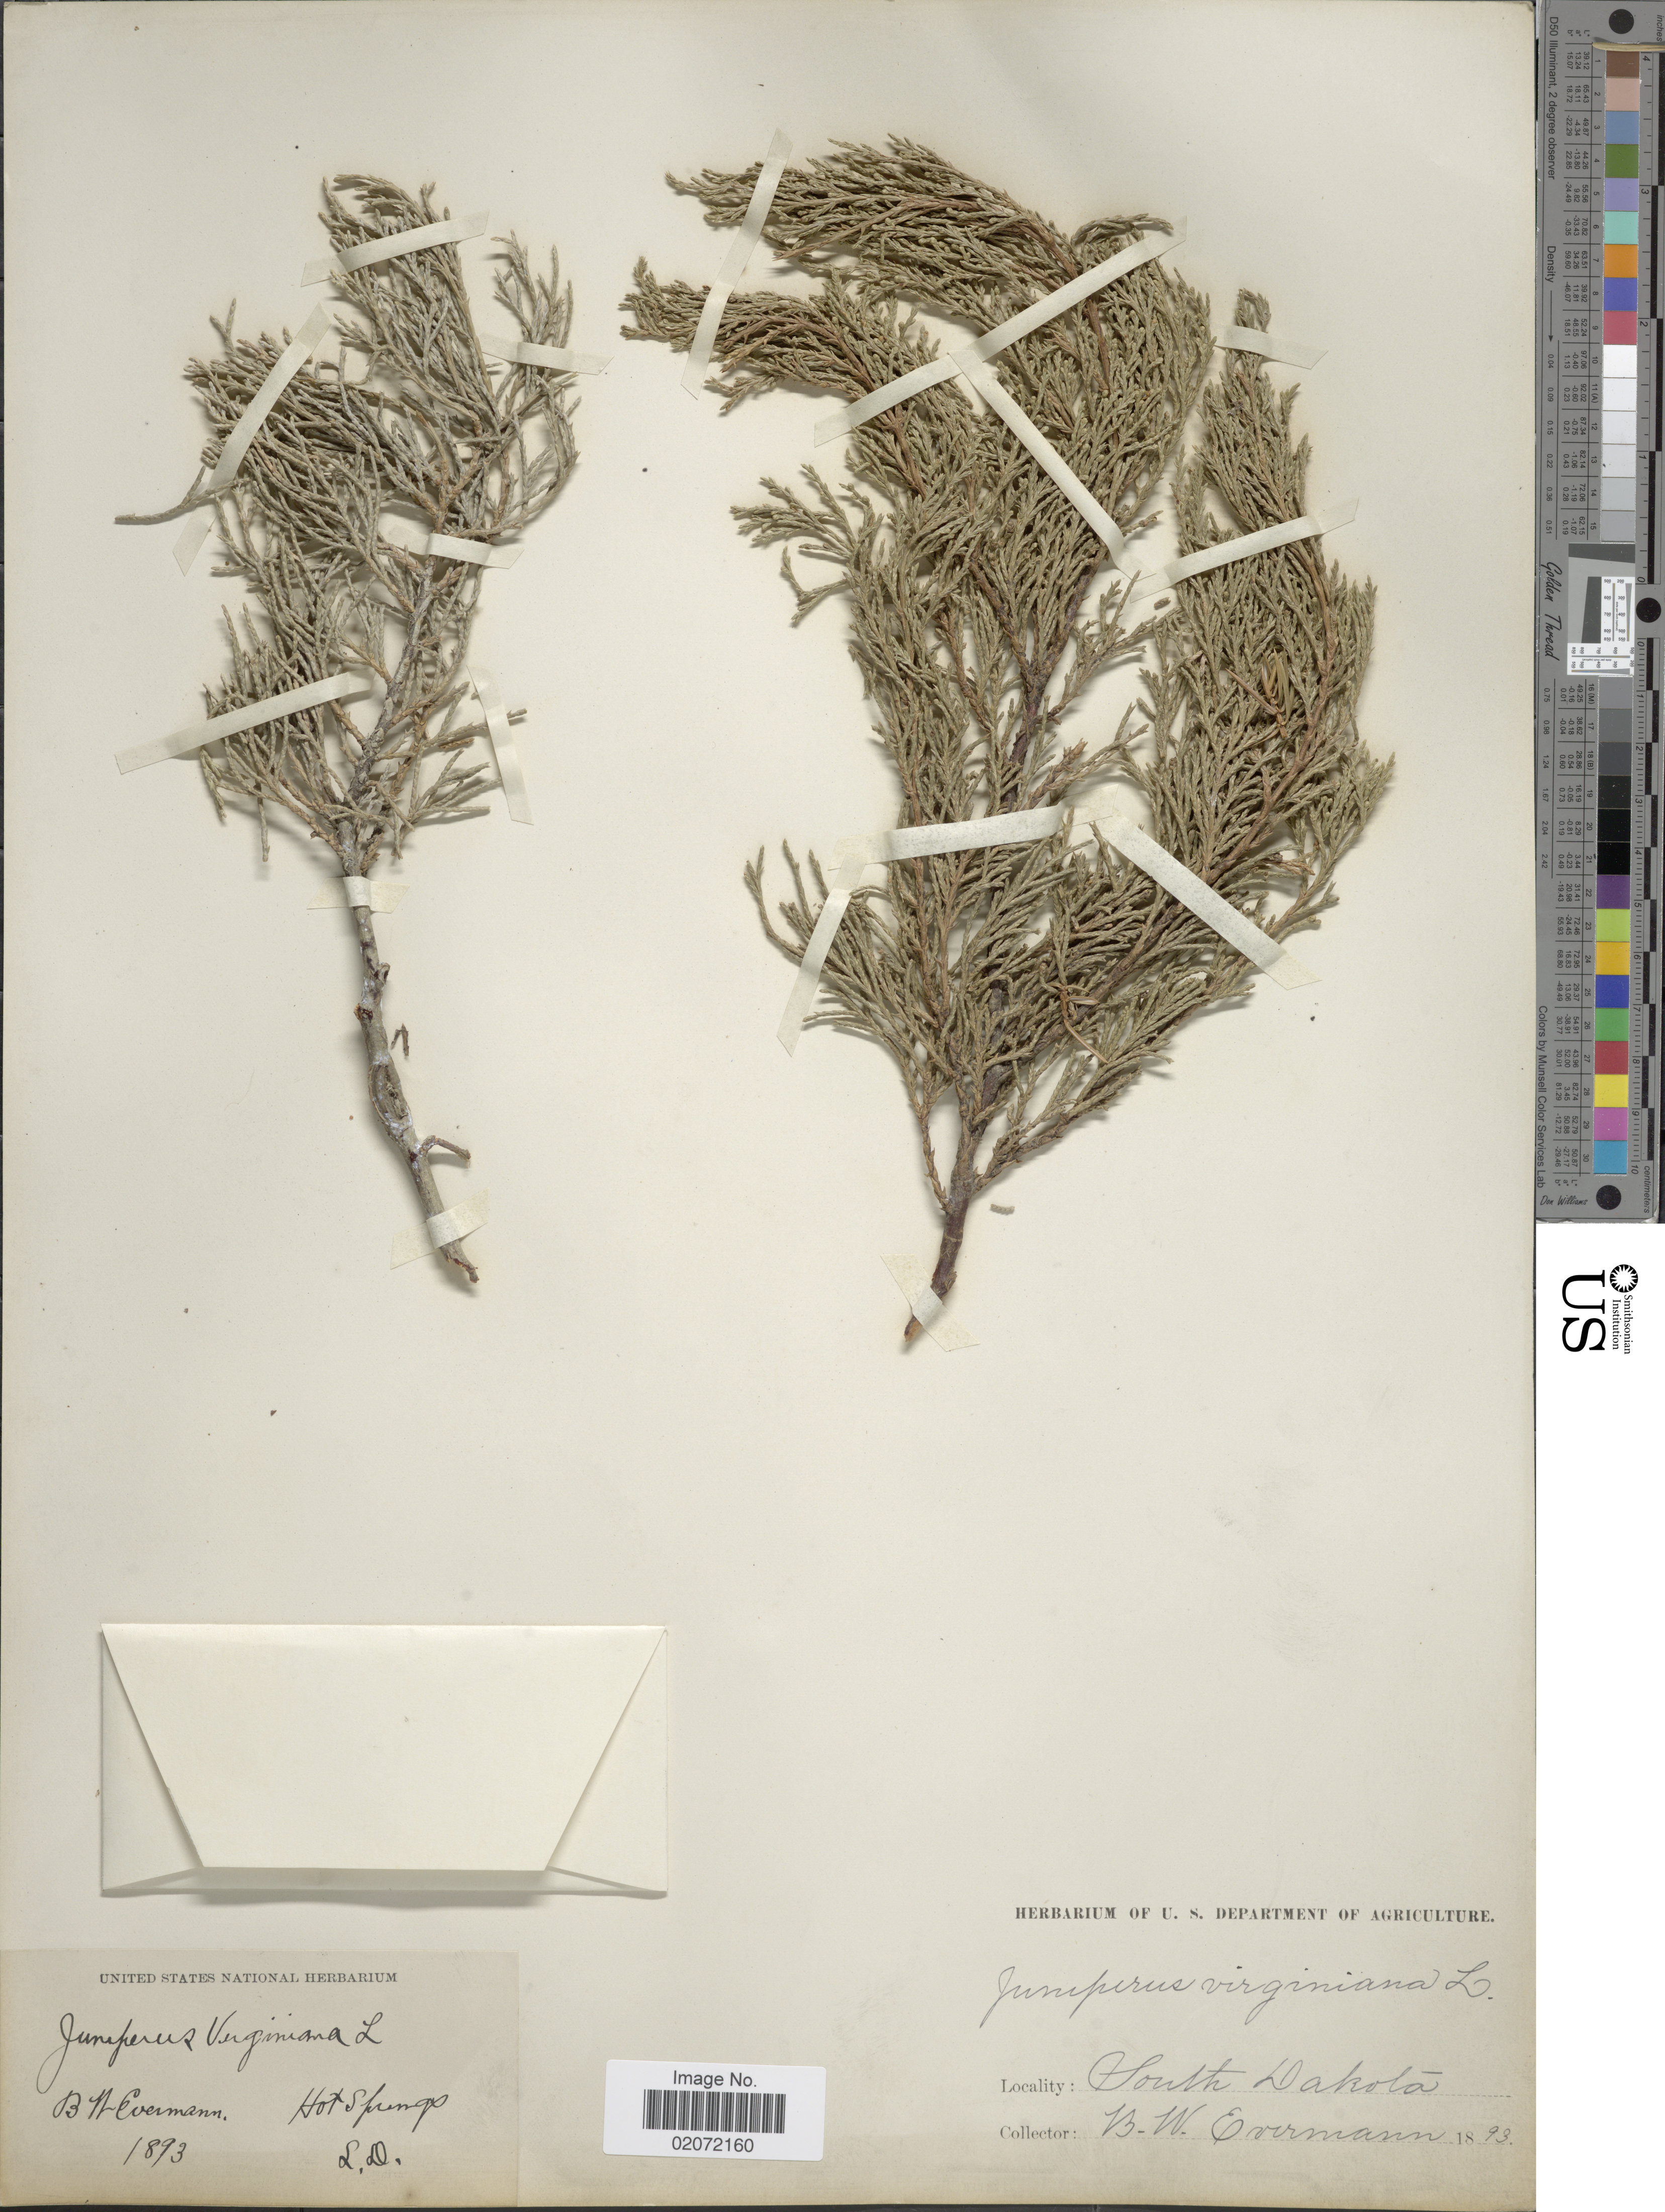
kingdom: Plantae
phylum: Tracheophyta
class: Pinopsida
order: Pinales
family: Cupressaceae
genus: Juniperus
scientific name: Juniperus virginiana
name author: L.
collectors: B. W. Evermann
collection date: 1893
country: United States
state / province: South Dakota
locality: South Dakota. Hot Springs. L.D.